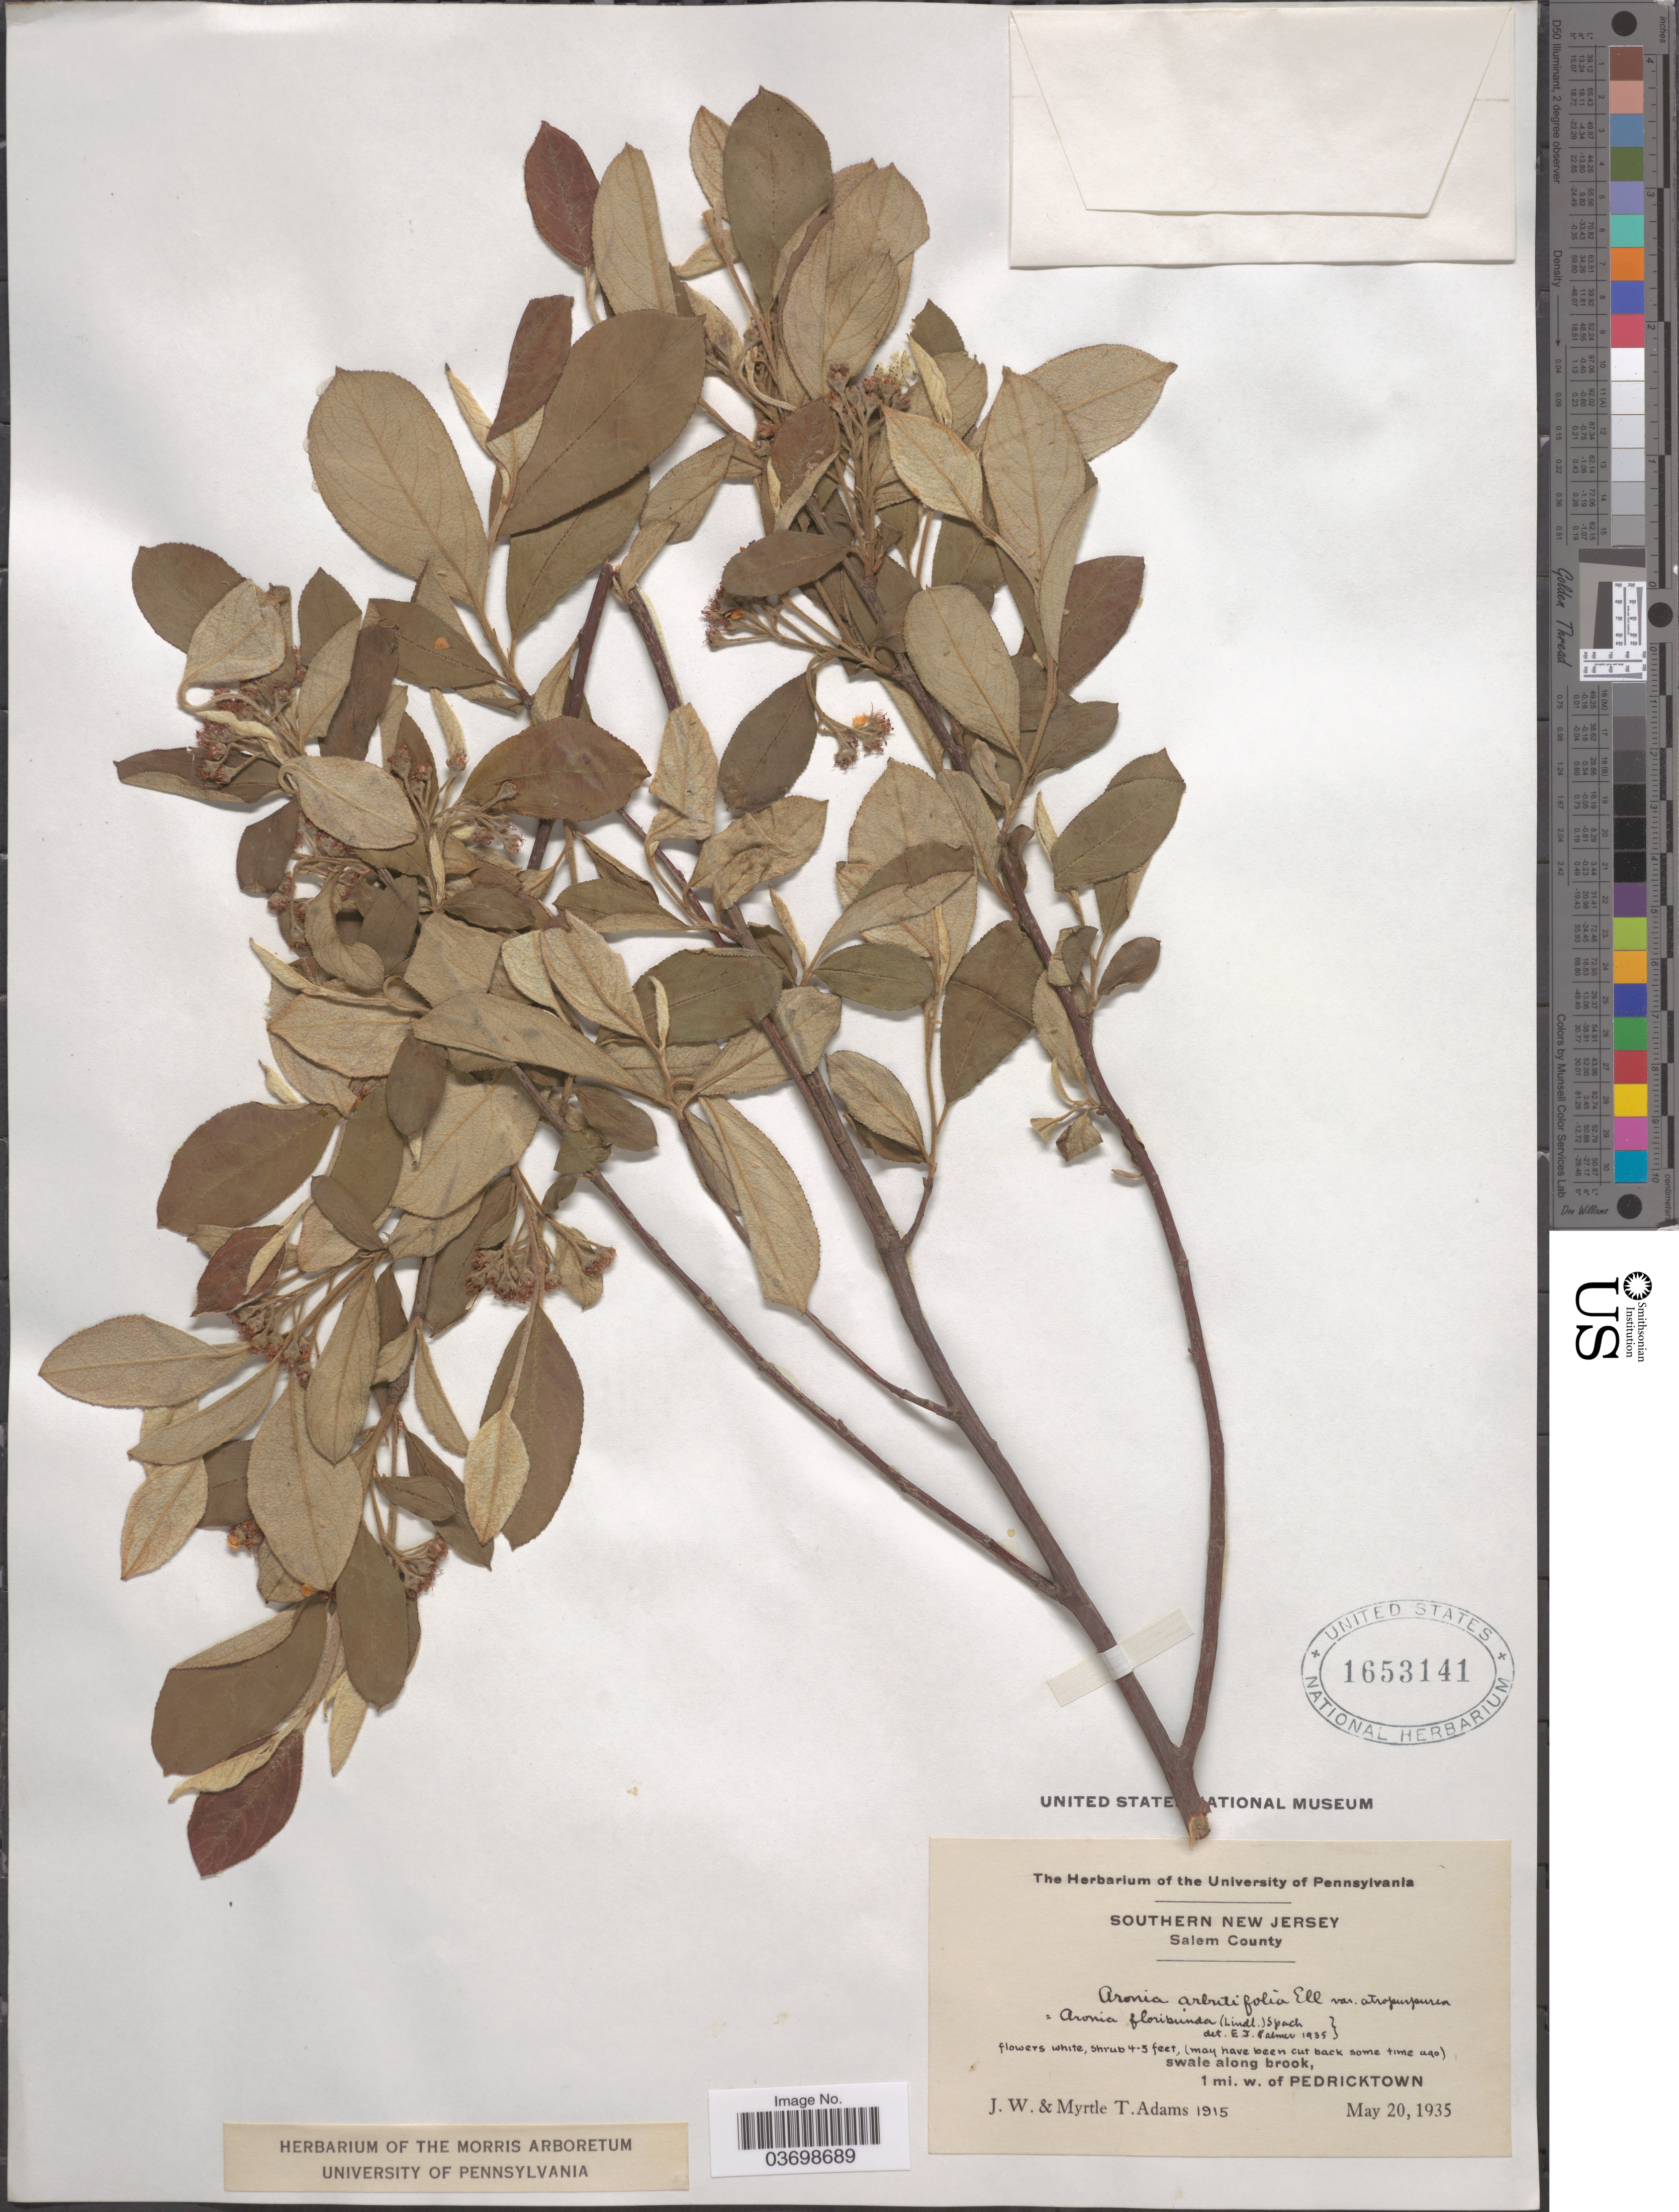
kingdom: Plantae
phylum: Tracheophyta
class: Magnoliopsida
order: Rosales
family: Rosaceae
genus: Aronia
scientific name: Aronia arbutifolia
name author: (L.) Pers.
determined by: Strong, M. T., (US), Smithsonian Institution - National Museum of Natural History (UNITED STATES)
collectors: J. Adams & M. T. Adams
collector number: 1915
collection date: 1935-05-20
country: United States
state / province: New Jersey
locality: Southern New Jersey. Salem County. 1 mi. w. of Pedricktown.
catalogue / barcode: US 1653141